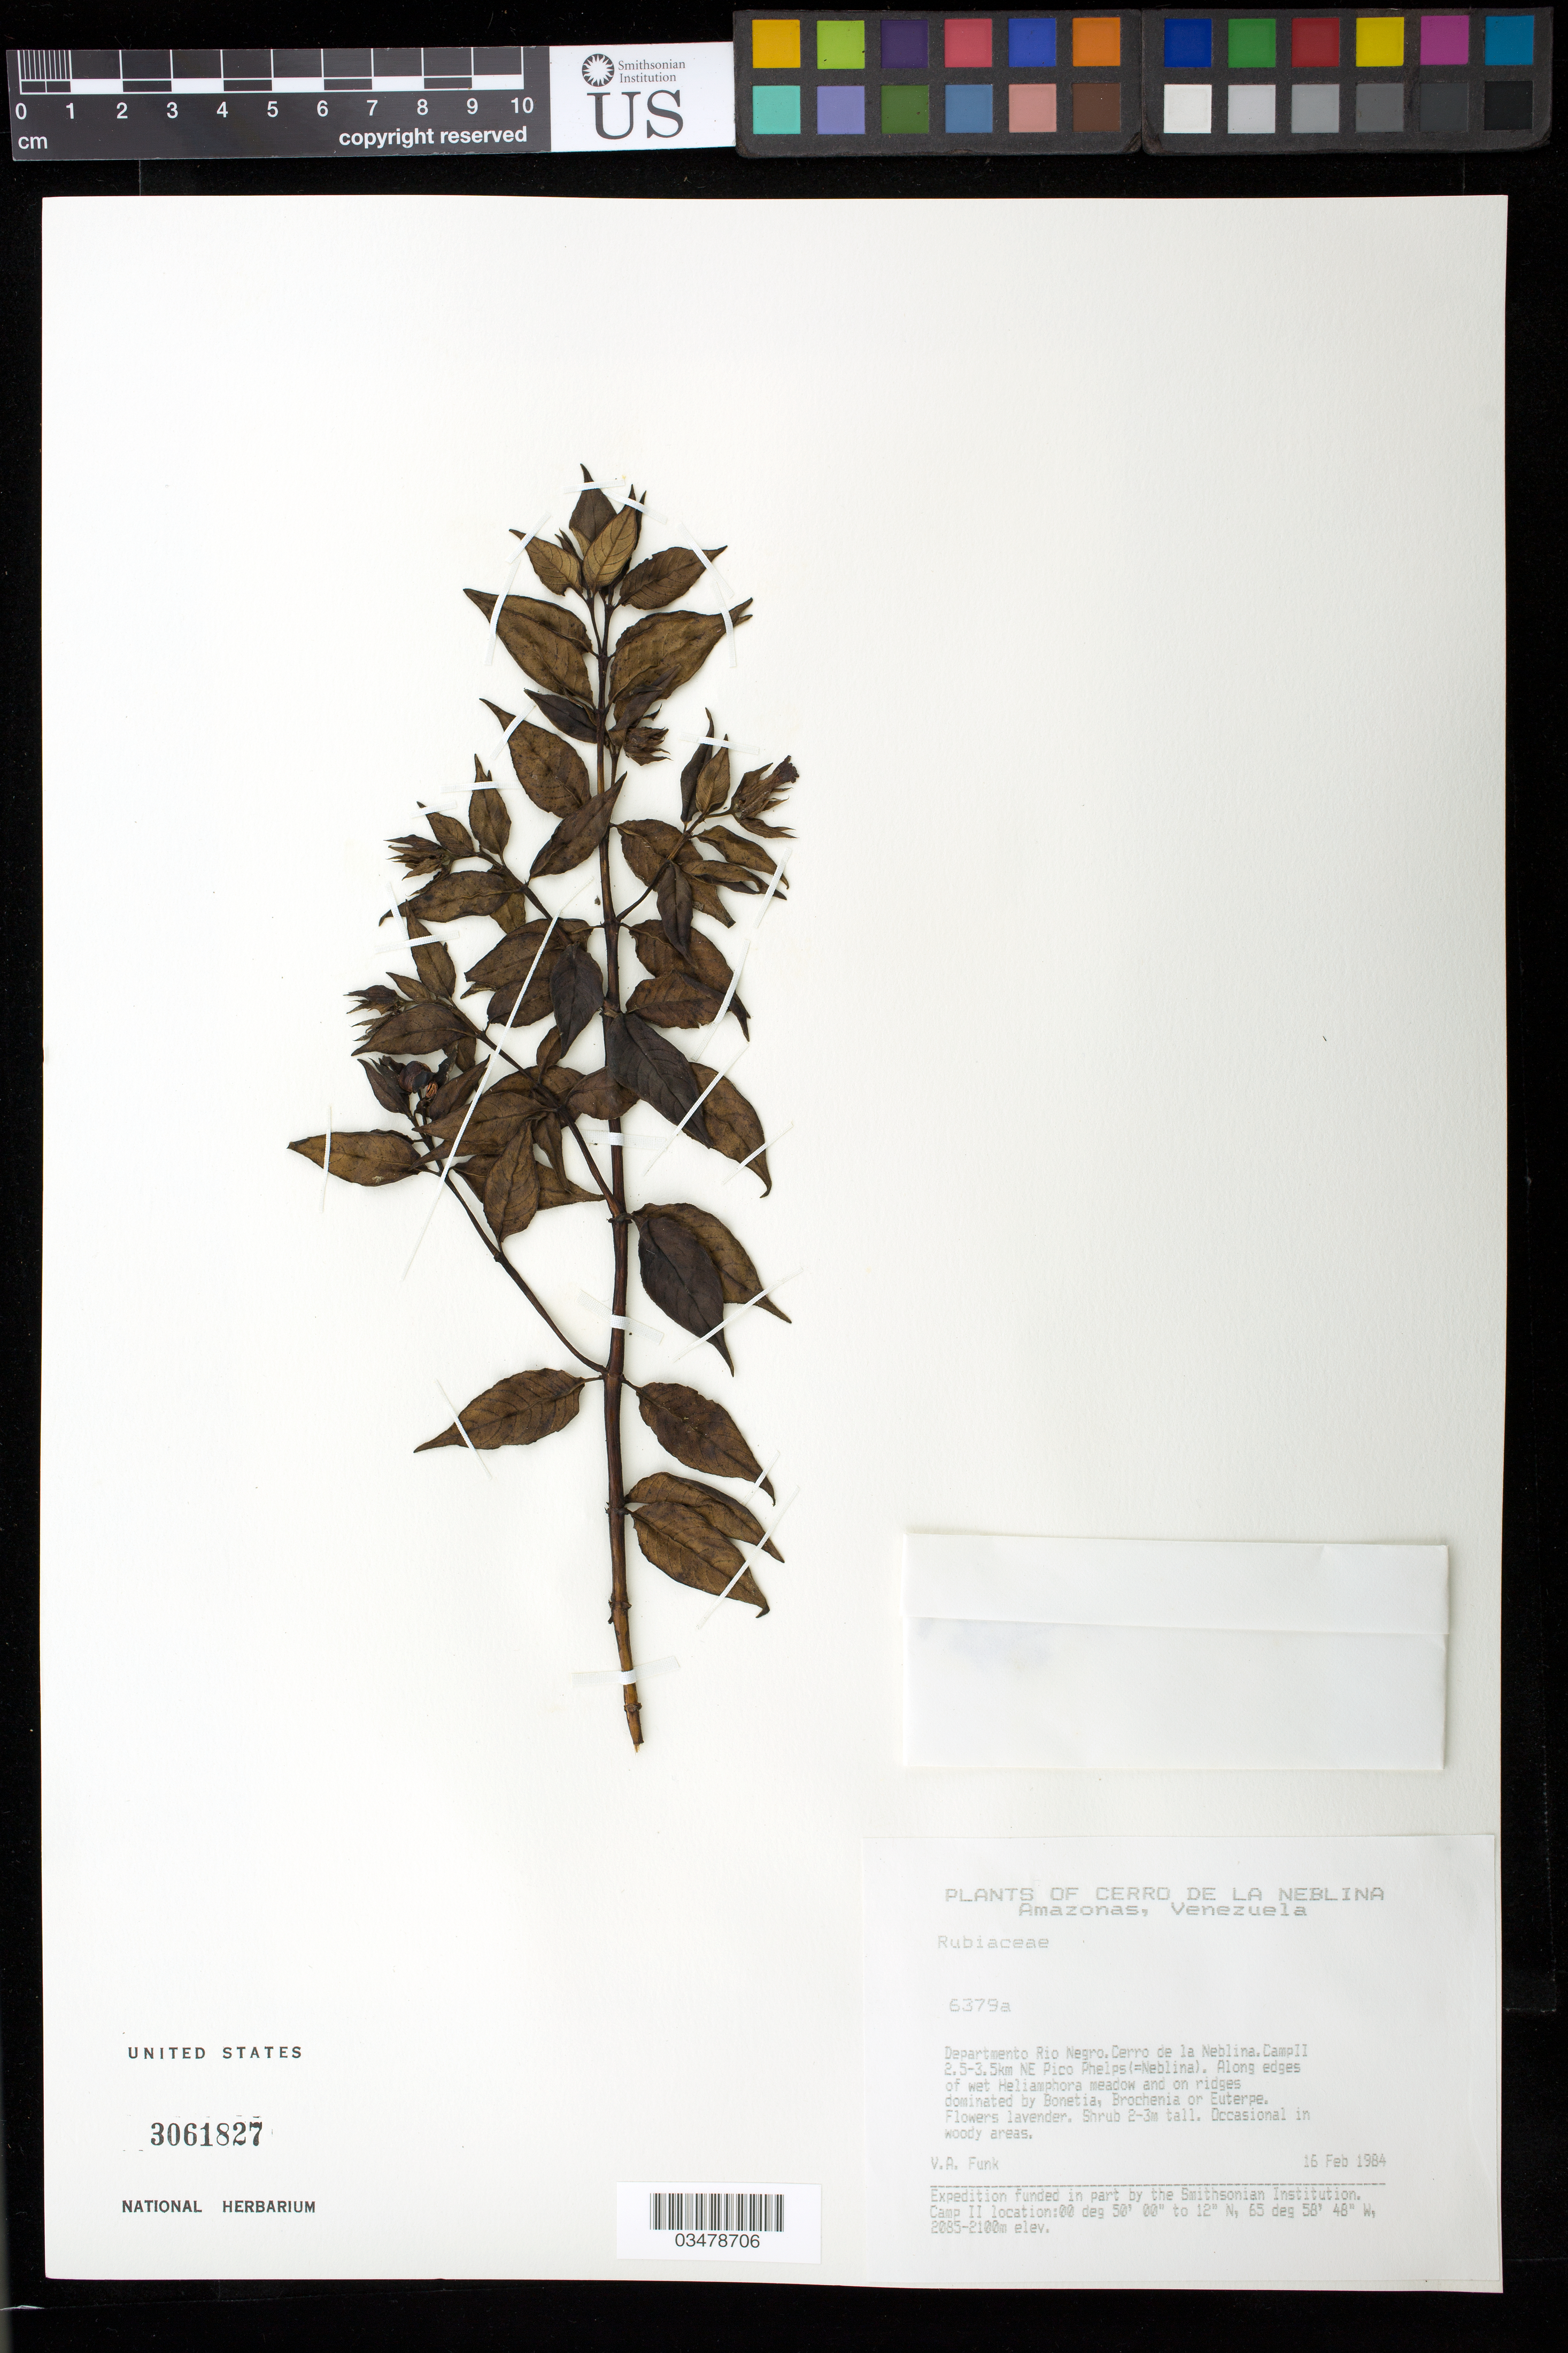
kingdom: Plantae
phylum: Tracheophyta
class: Magnoliopsida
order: Gentianales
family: Rubiaceae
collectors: V. Funk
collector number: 6379 a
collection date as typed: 16-Feb-84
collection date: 1984-02-16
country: Venezuela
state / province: Amazonas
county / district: Río Negro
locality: Cerro de la Neblina, Camp II 2.5-3.5 km NE Pico Phelps (=Neblina)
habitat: Along edges of wet Heliamphora meadow and on ridges dominated by Bonnetia, Brocchinia, or Euterpe.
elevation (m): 2085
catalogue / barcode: US 3061827